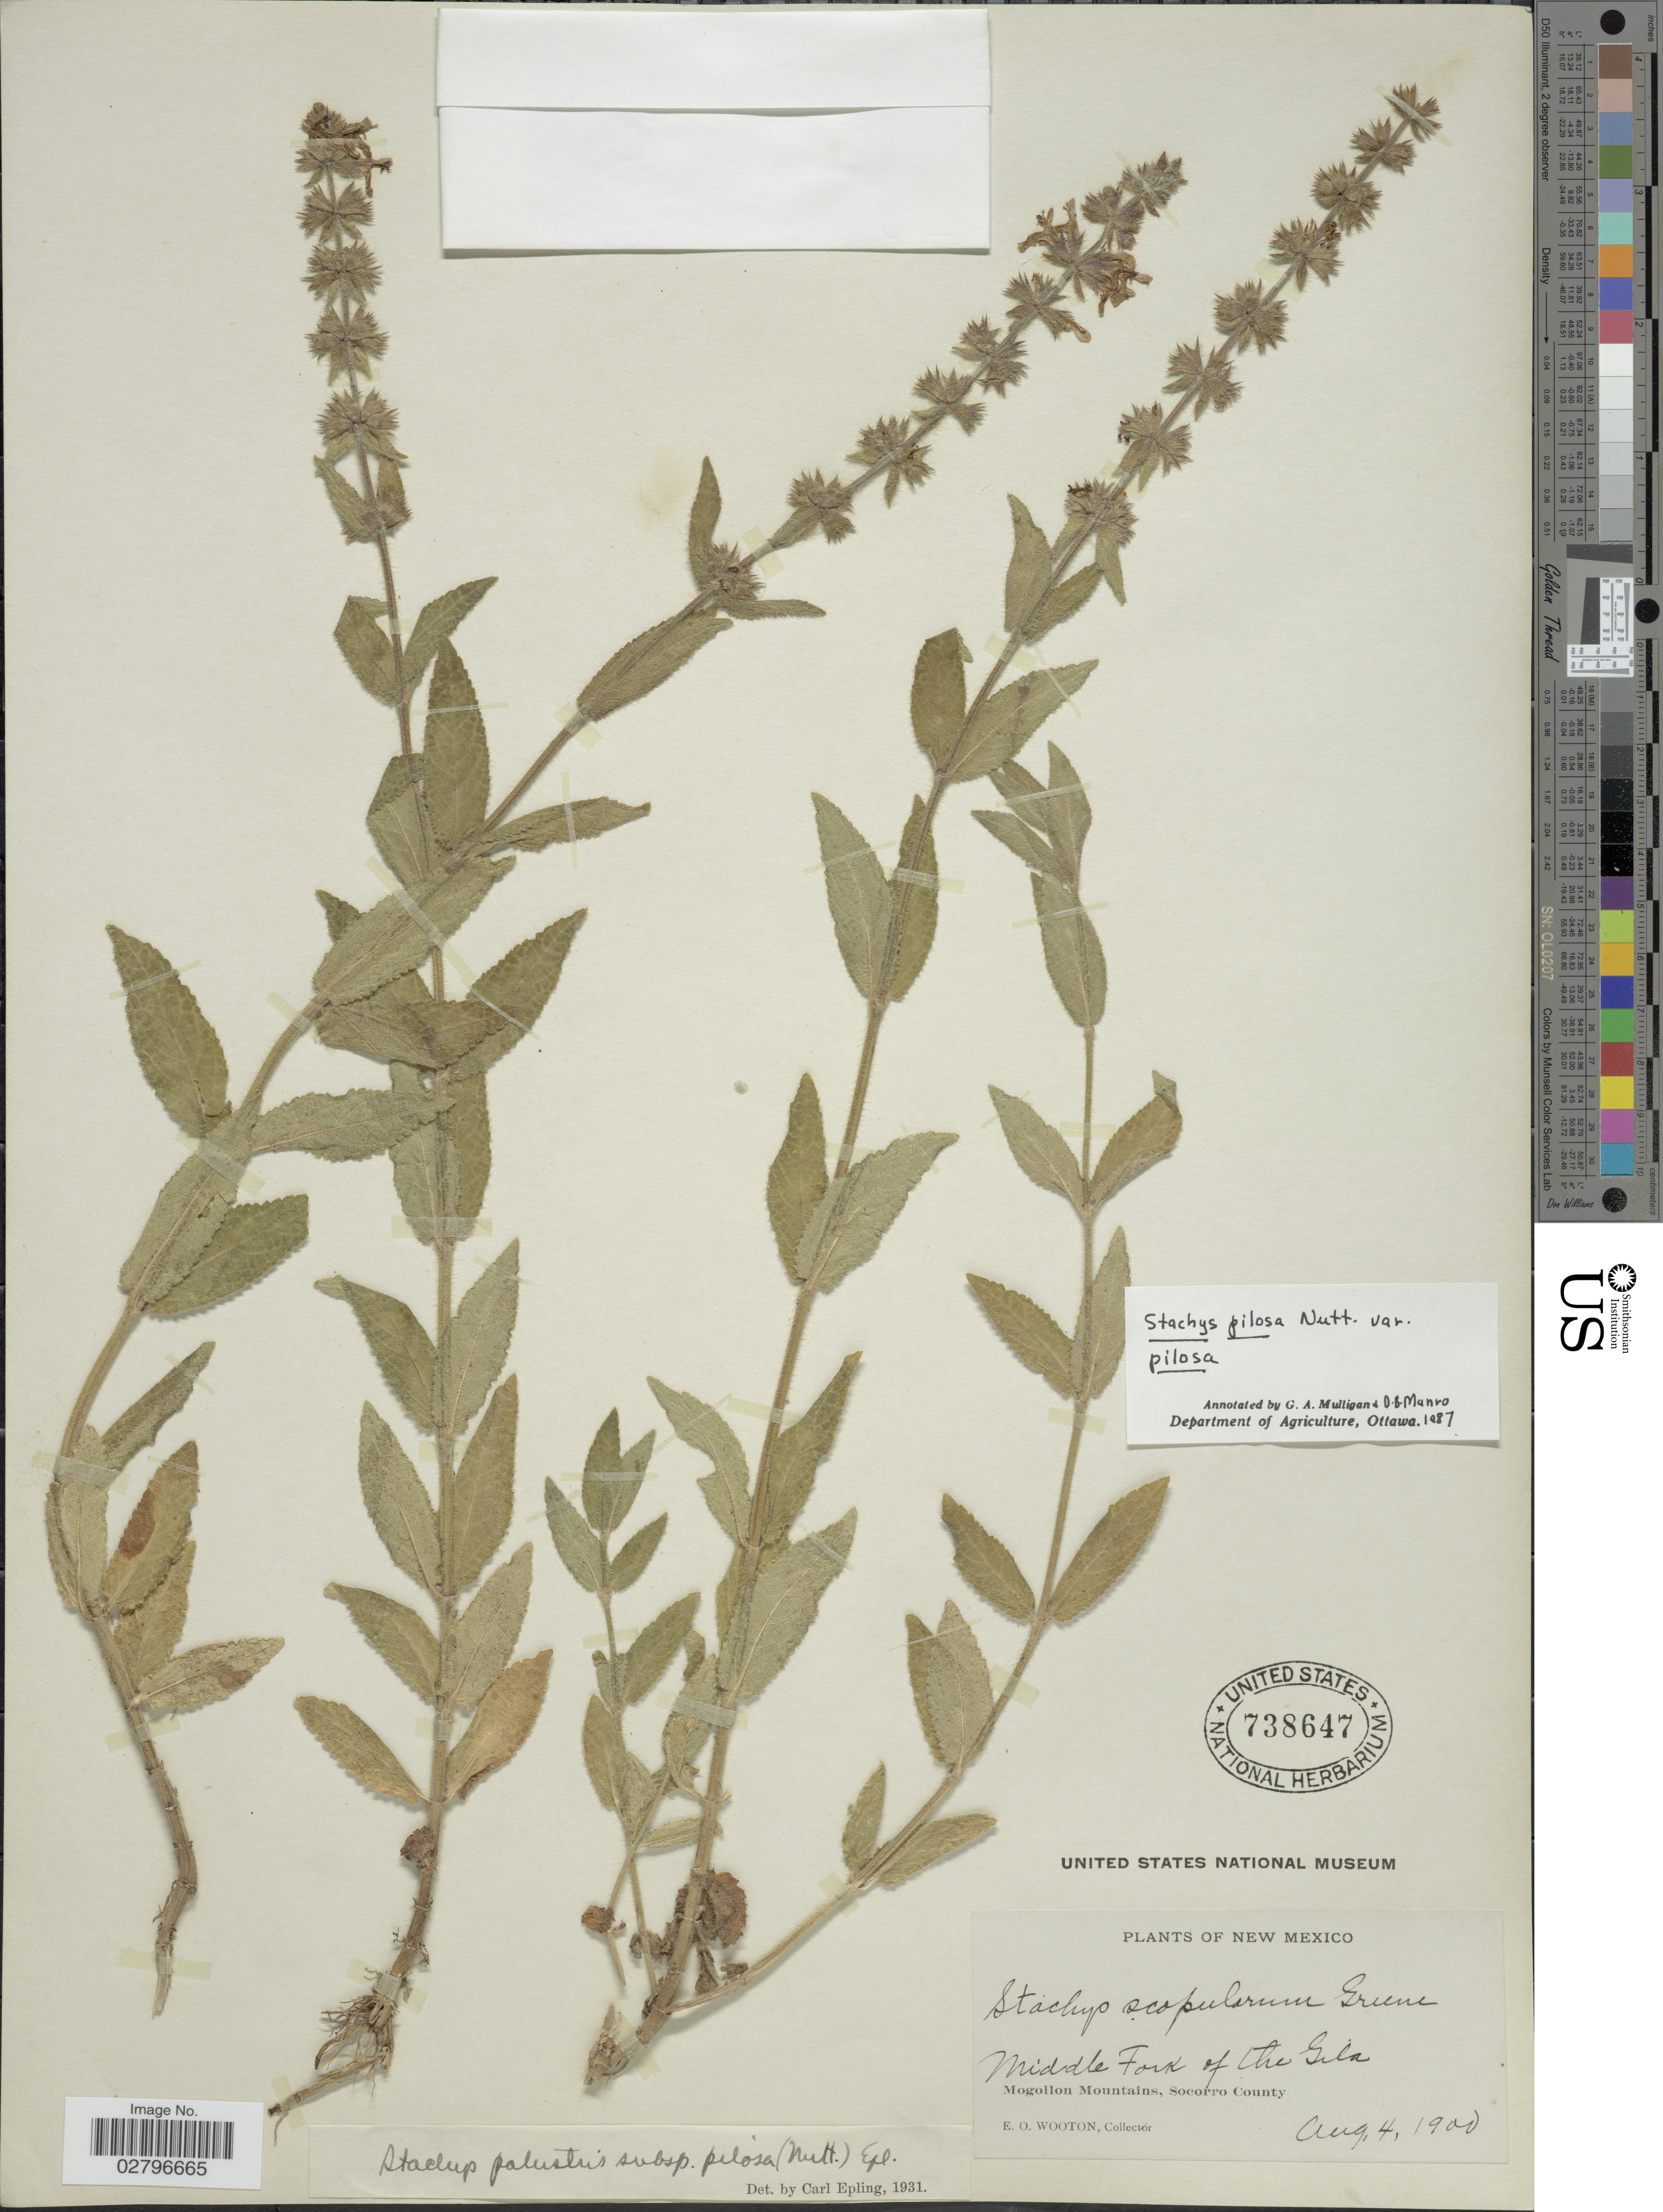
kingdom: Plantae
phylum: Tracheophyta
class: Magnoliopsida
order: Lamiales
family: Lamiaceae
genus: Stachys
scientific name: Stachys pilosa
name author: Nutt.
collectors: E. O. Wooton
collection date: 1900-08-04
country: United States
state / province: New Mexico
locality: Middle Fork of the Gila. Mogollon Mountains, Socorro County.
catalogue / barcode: US 738647